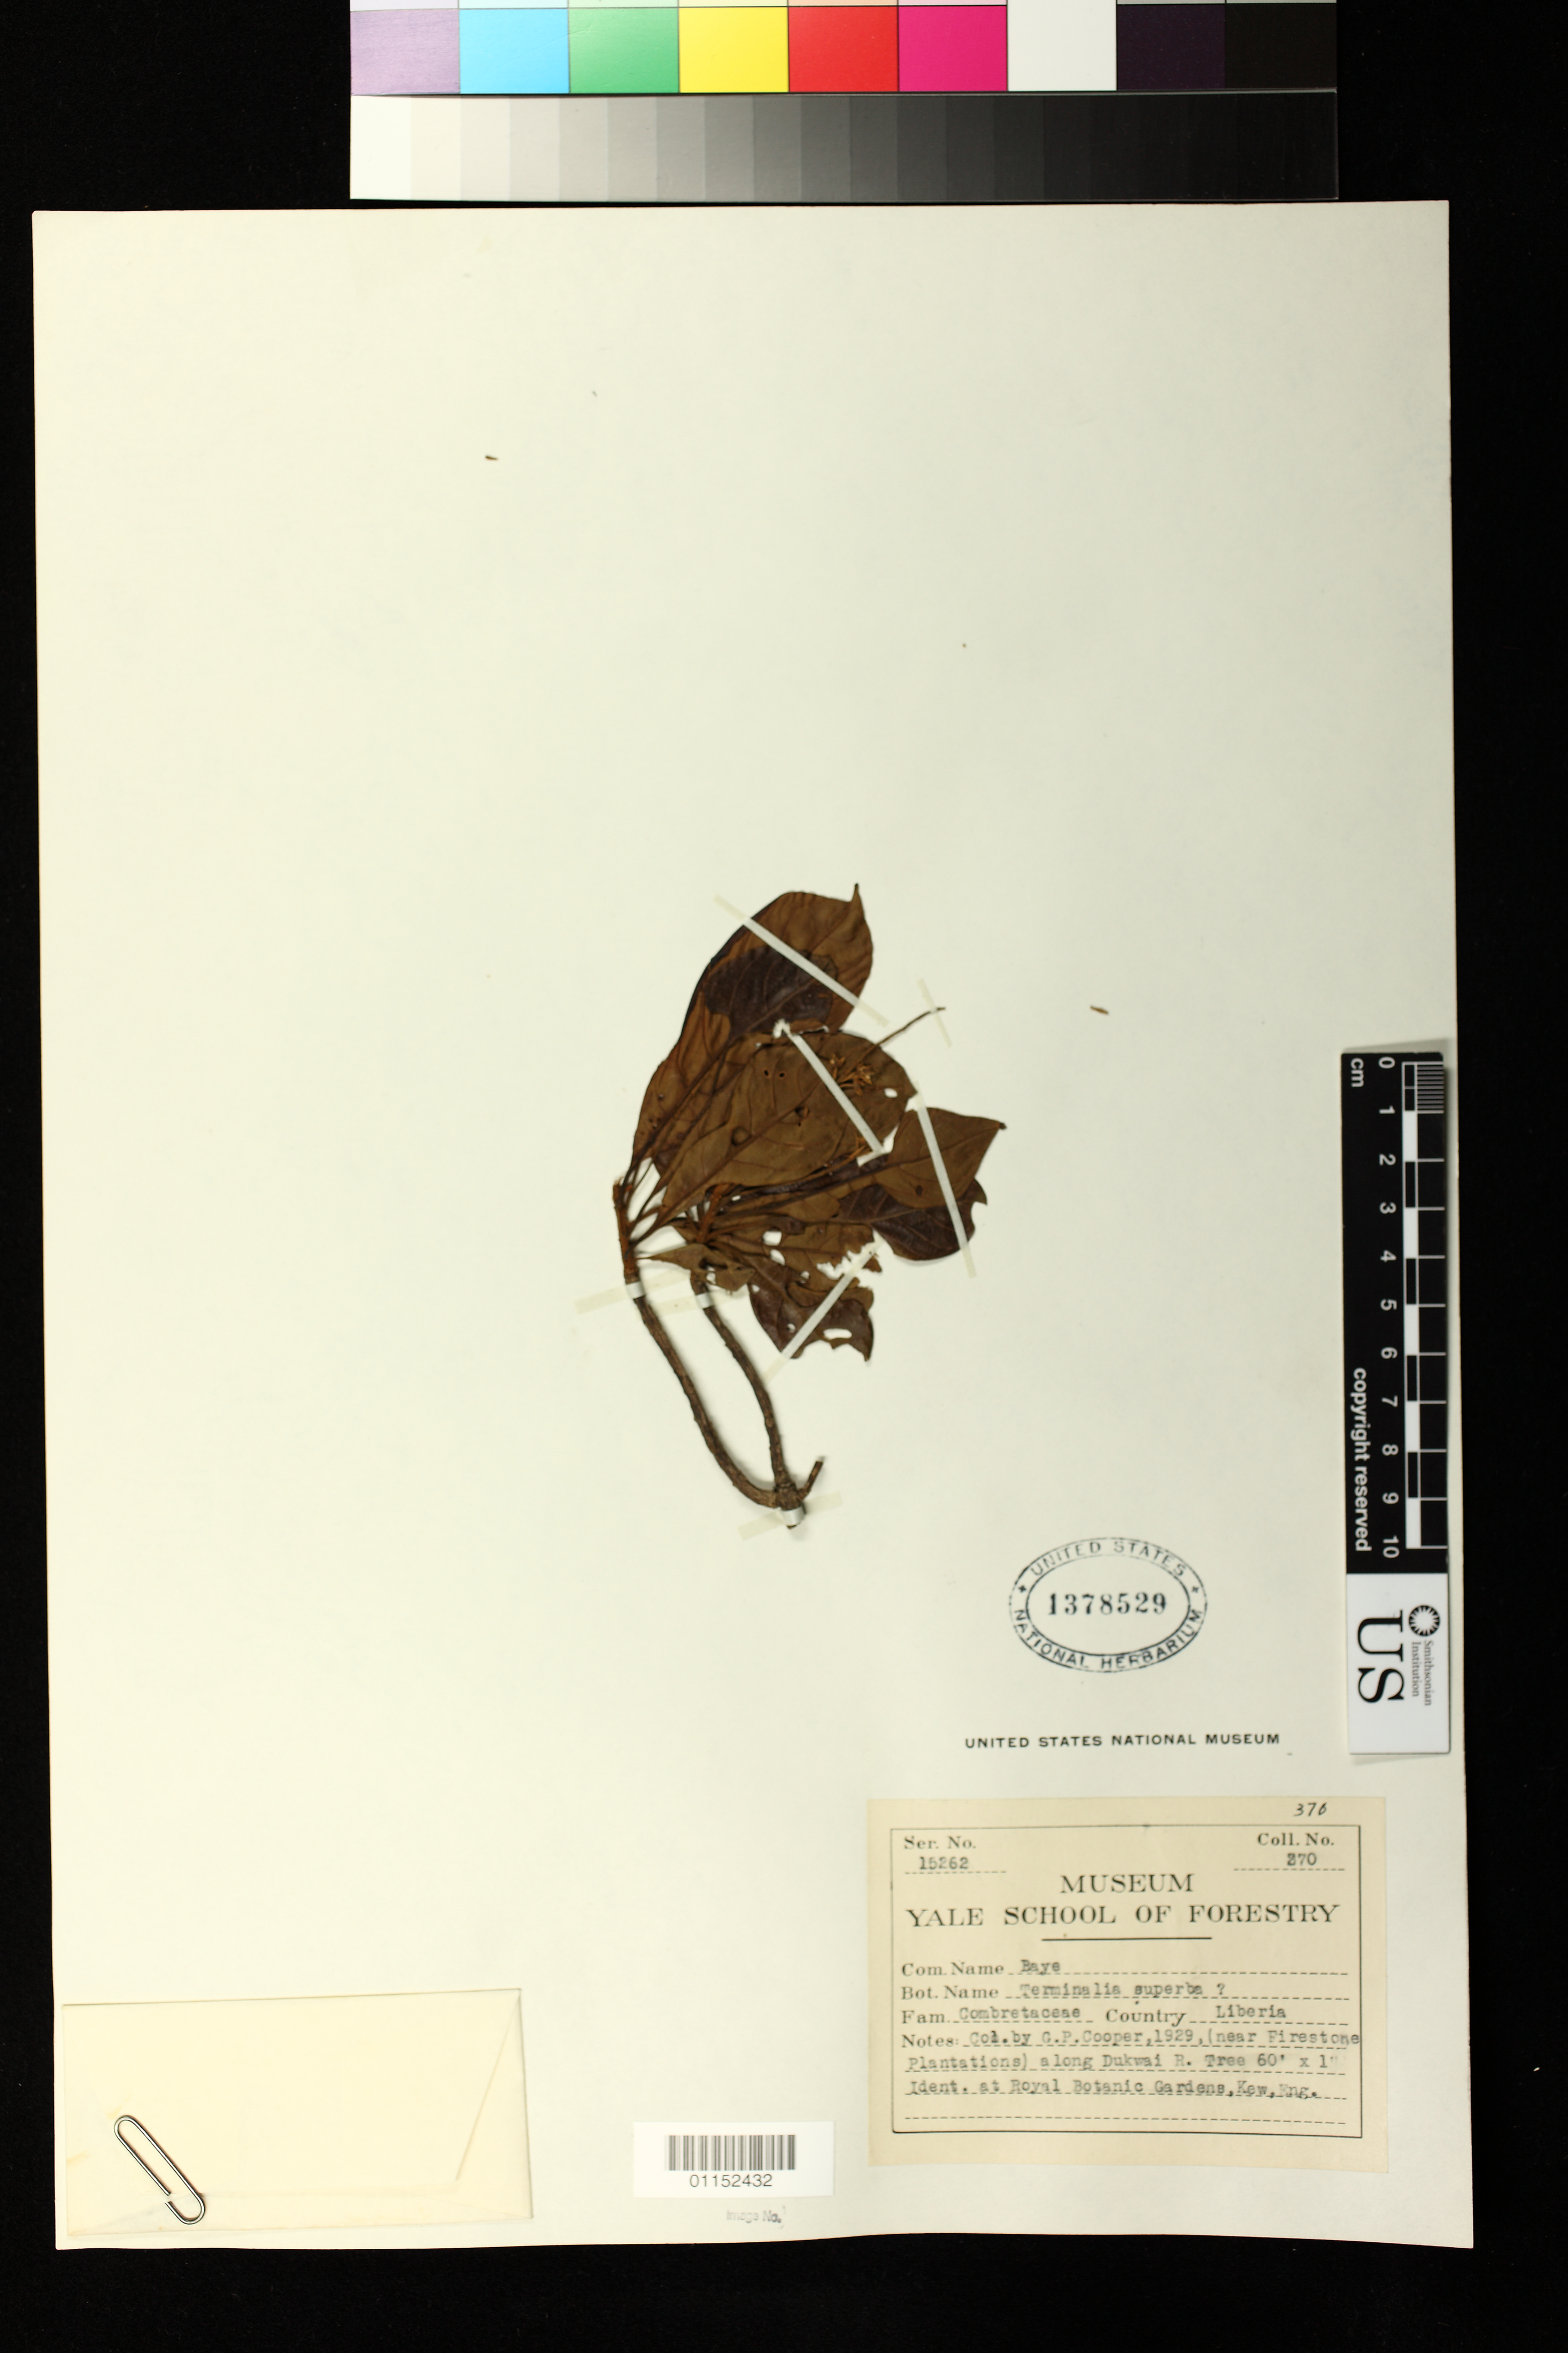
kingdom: Plantae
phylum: Tracheophyta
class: Magnoliopsida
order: Myrtales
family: Combretaceae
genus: Terminalia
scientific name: Terminalia superba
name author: Engl. & Diels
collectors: G. Cooper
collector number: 370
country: Liberia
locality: Near Firestone Plantations along Dukwai River. Indent. at Royal Botanic Gardens, Kew, England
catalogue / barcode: US 1378529